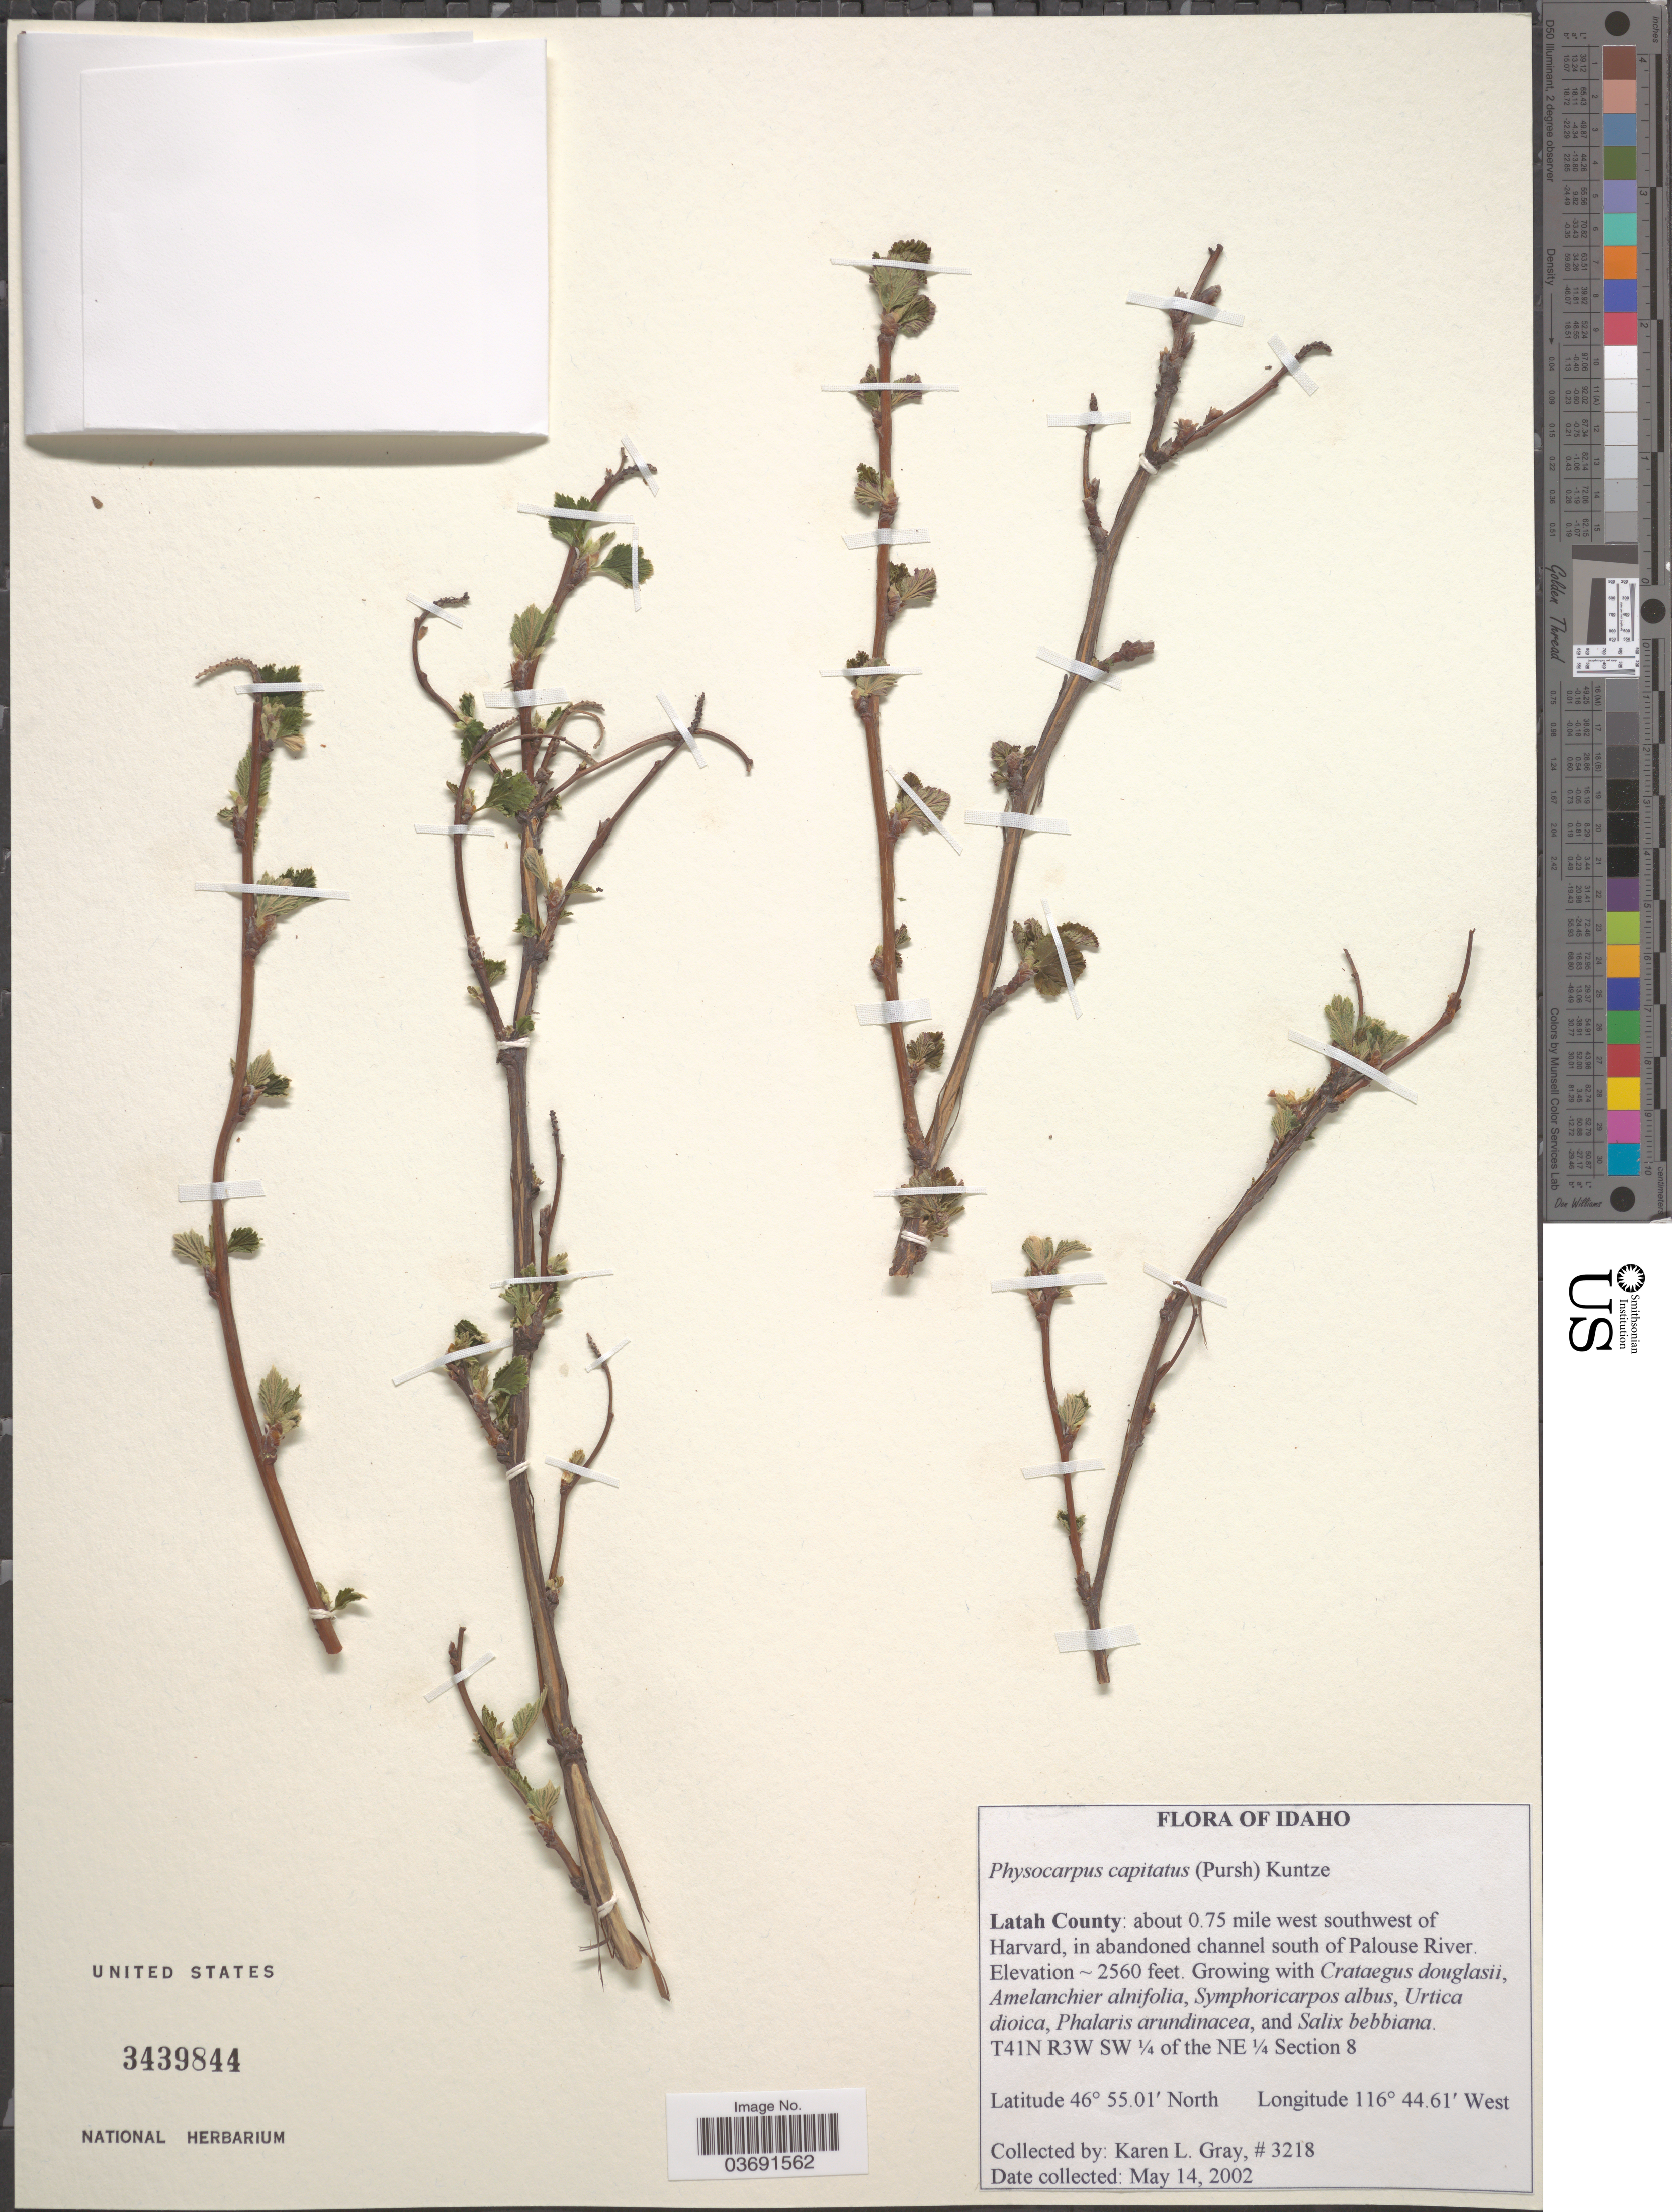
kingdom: Plantae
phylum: Tracheophyta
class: Magnoliopsida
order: Rosales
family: Rosaceae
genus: Physocarpus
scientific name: Physocarpus capitatus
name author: (Pursh) Kuntze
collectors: K. L. Gray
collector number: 3218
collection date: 2002-05-14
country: United States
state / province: Idaho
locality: Latah County: about 0.75 miles west southwest of Harvard, in abandoned channel south of Palouse River. T41N R3W SW¼ of the NE¼ Section 8.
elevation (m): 780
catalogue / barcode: US 3439844